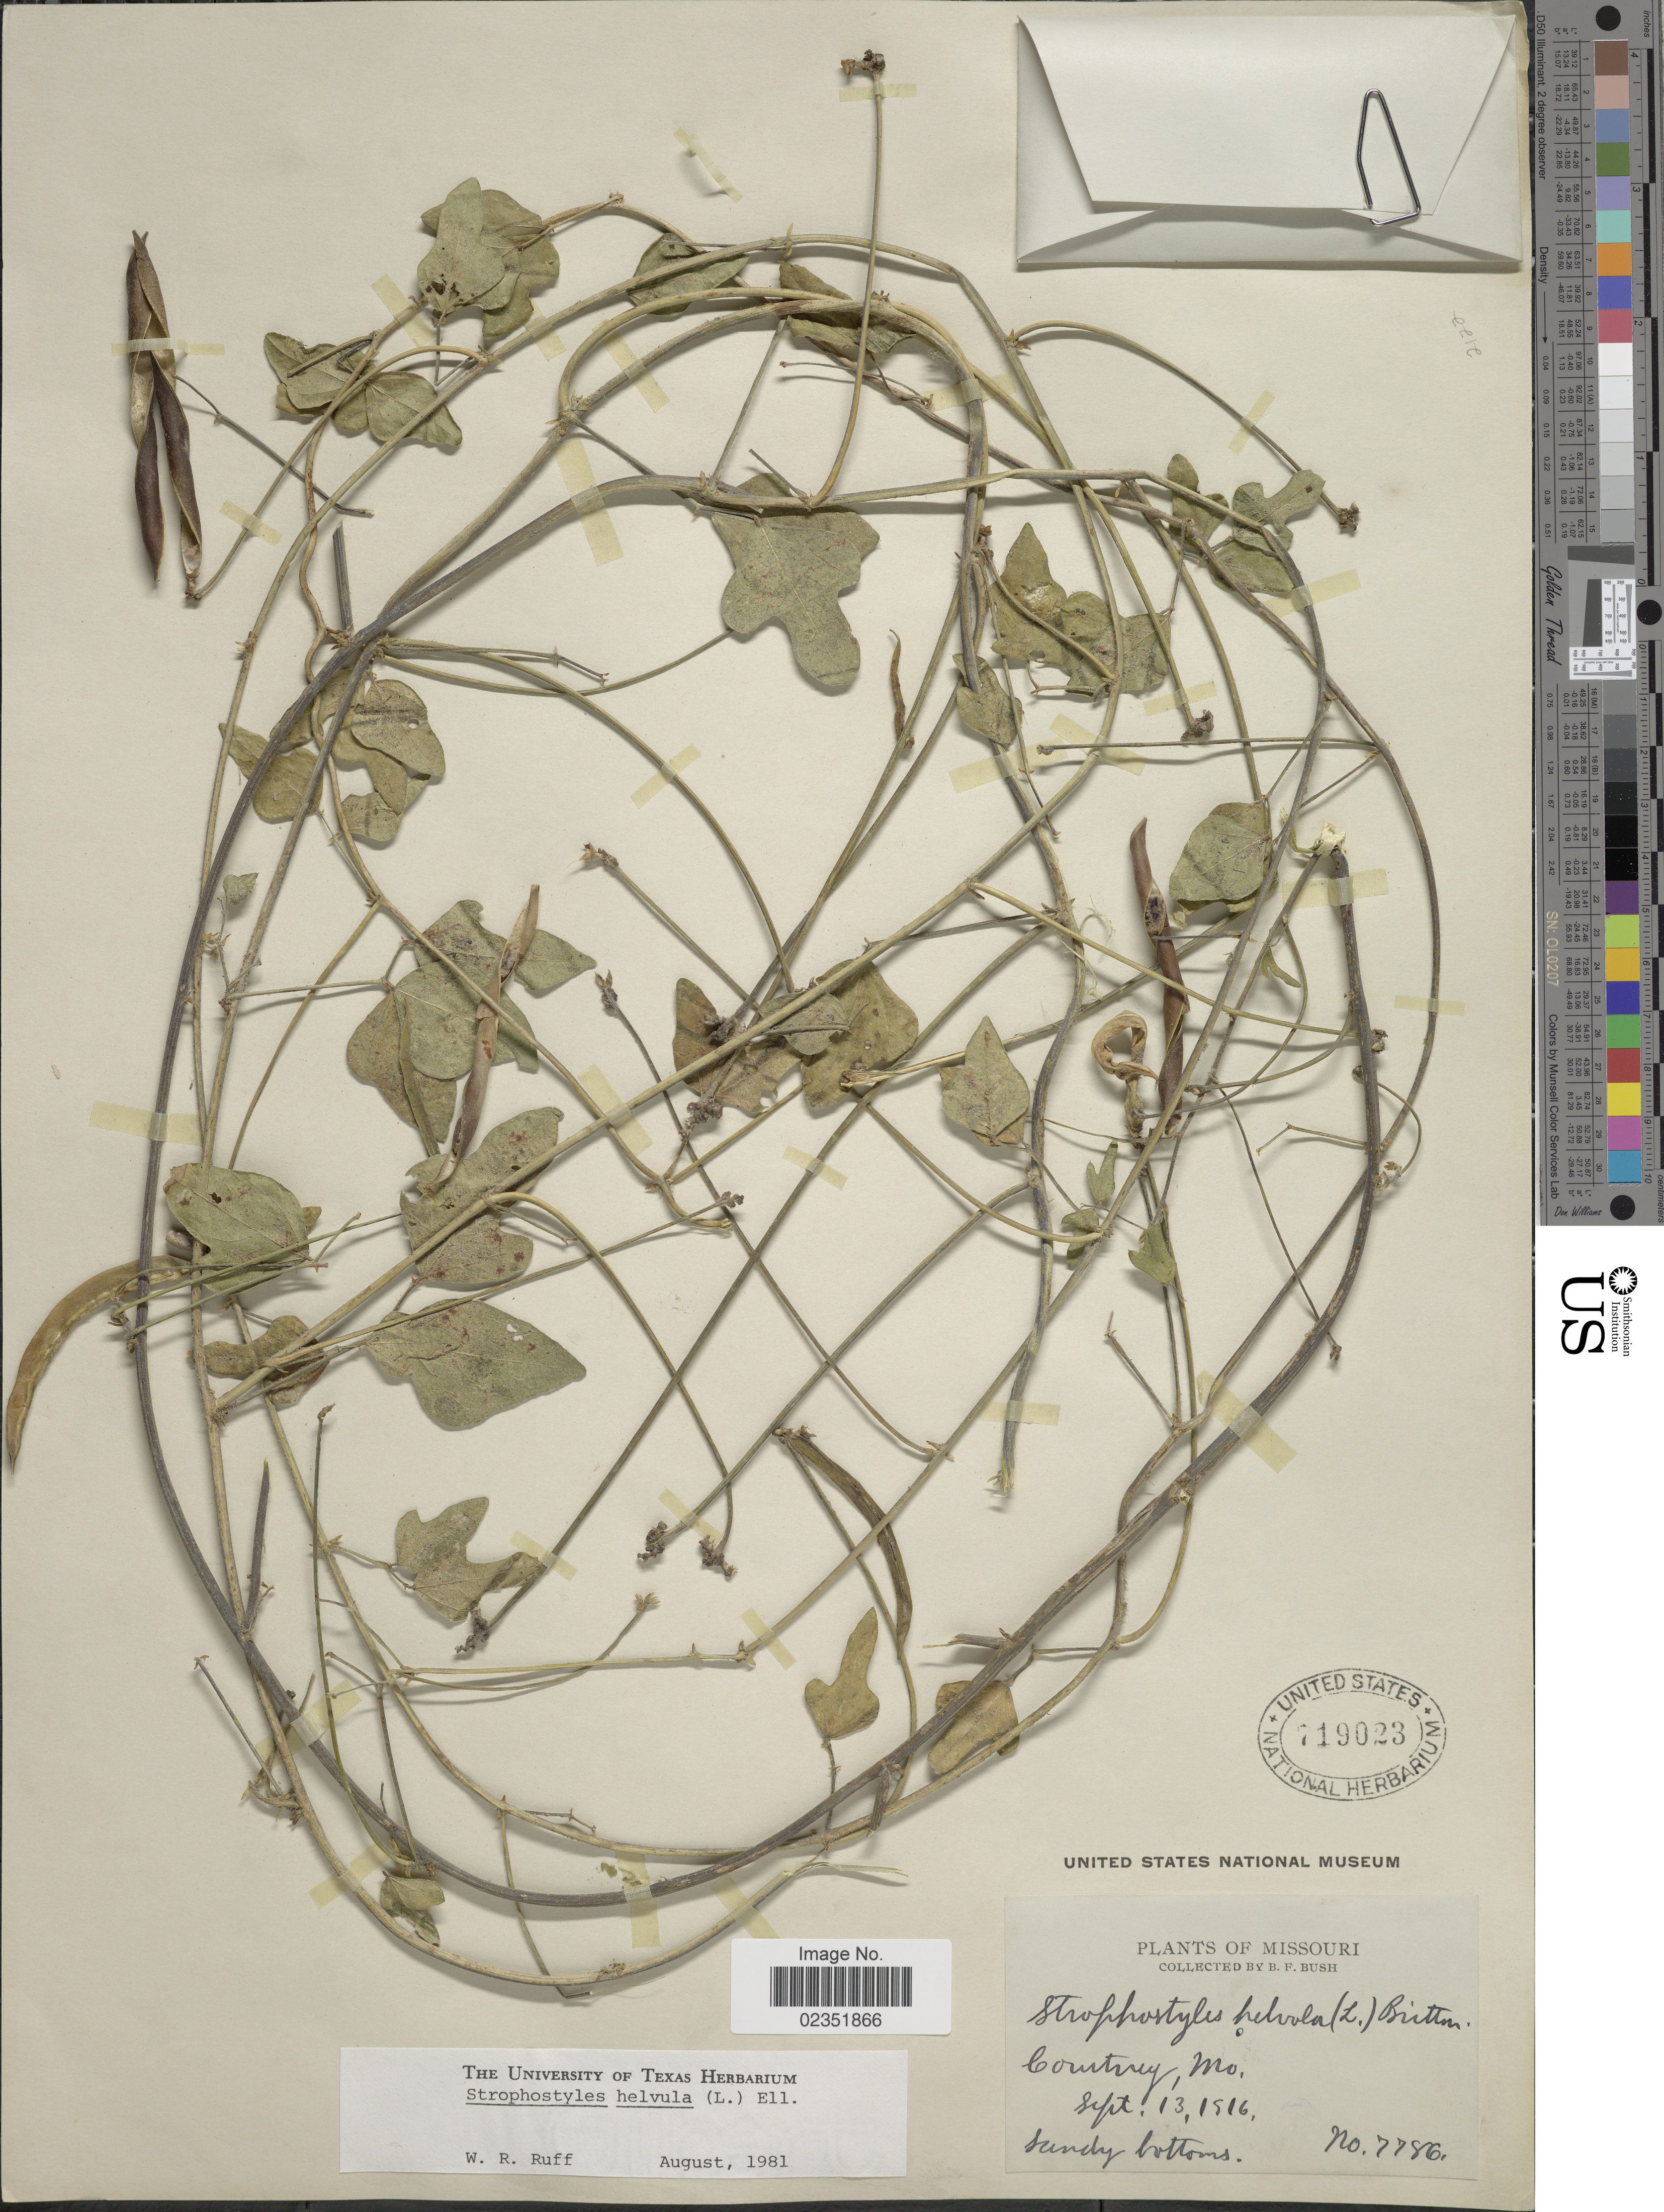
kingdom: Plantae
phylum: Tracheophyta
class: Magnoliopsida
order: Fabales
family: Fabaceae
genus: Strophostyles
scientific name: Strophostyles helvola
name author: (L.) Elliott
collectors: B. F. Bush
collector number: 7786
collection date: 1916-09-13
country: United States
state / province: Missouri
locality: Courtney, sandy bottom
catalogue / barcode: US 719023